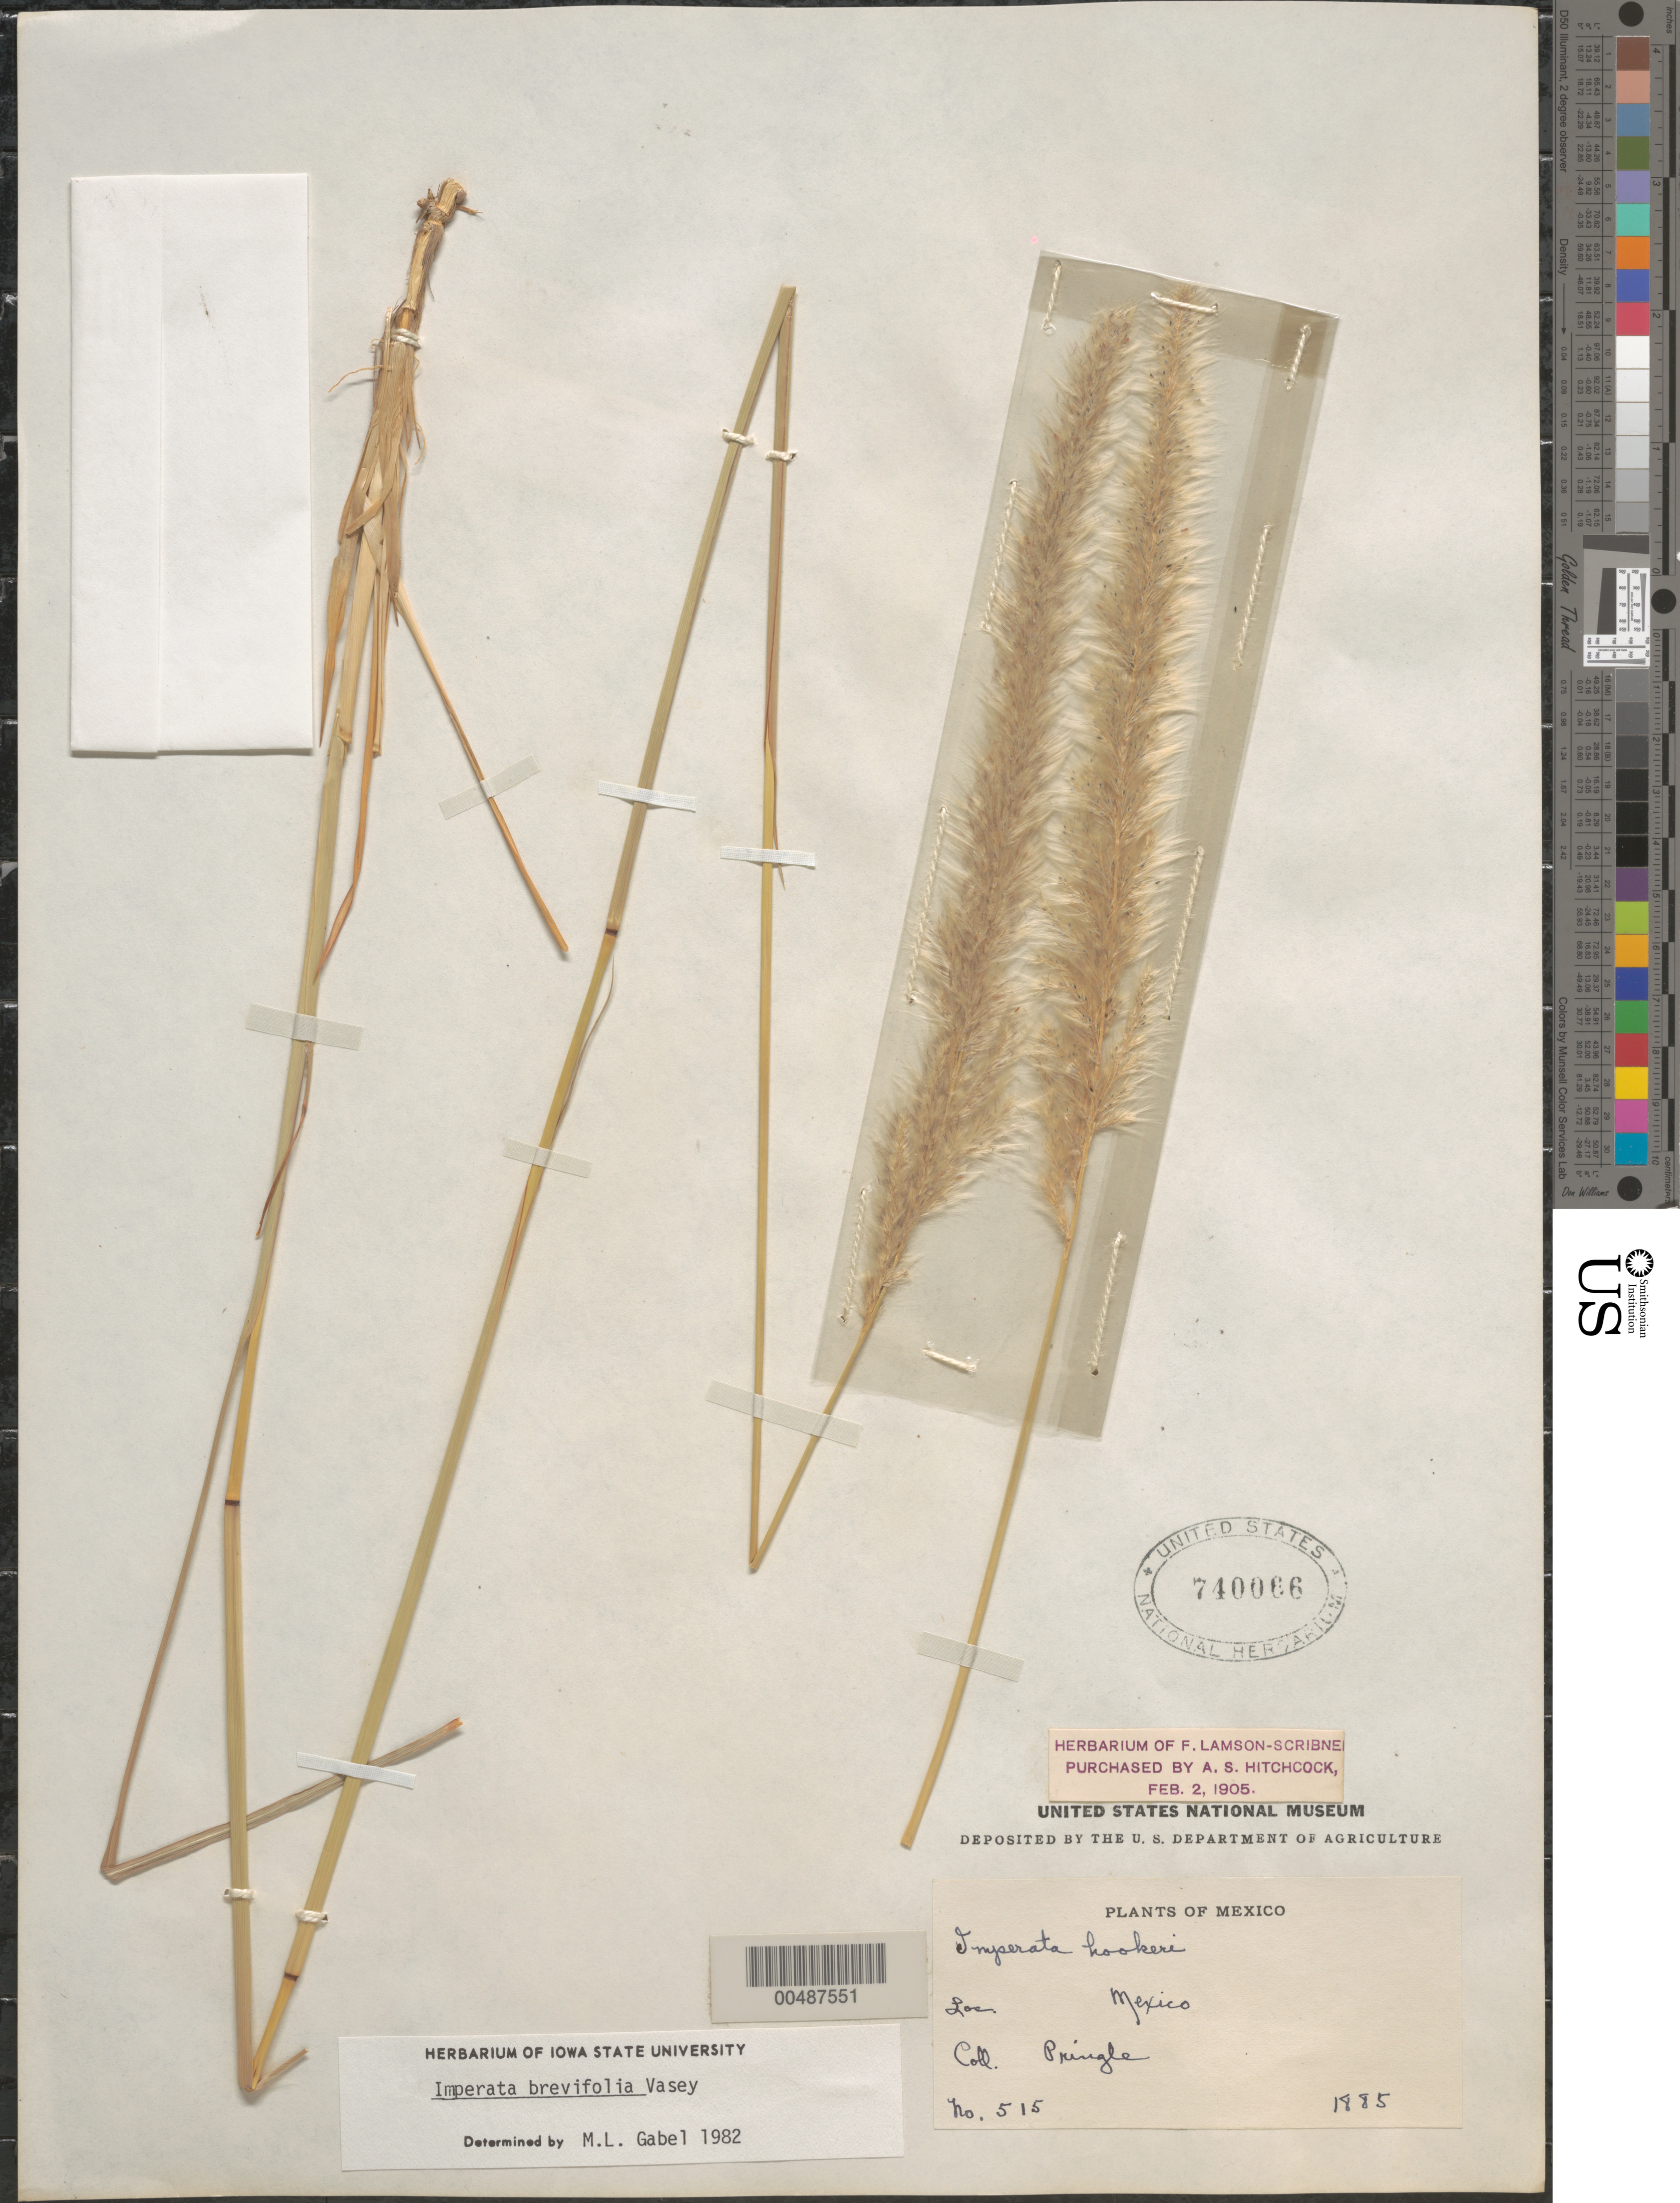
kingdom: Plantae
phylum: Tracheophyta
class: Liliopsida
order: Poales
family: Poaceae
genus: Imperata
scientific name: Imperata brevifolia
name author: Vasey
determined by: Gabel, M. L.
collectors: C. G. Pringle et al.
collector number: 515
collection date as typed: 1885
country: Mexico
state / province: Durango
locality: San Ramon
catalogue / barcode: US 740066